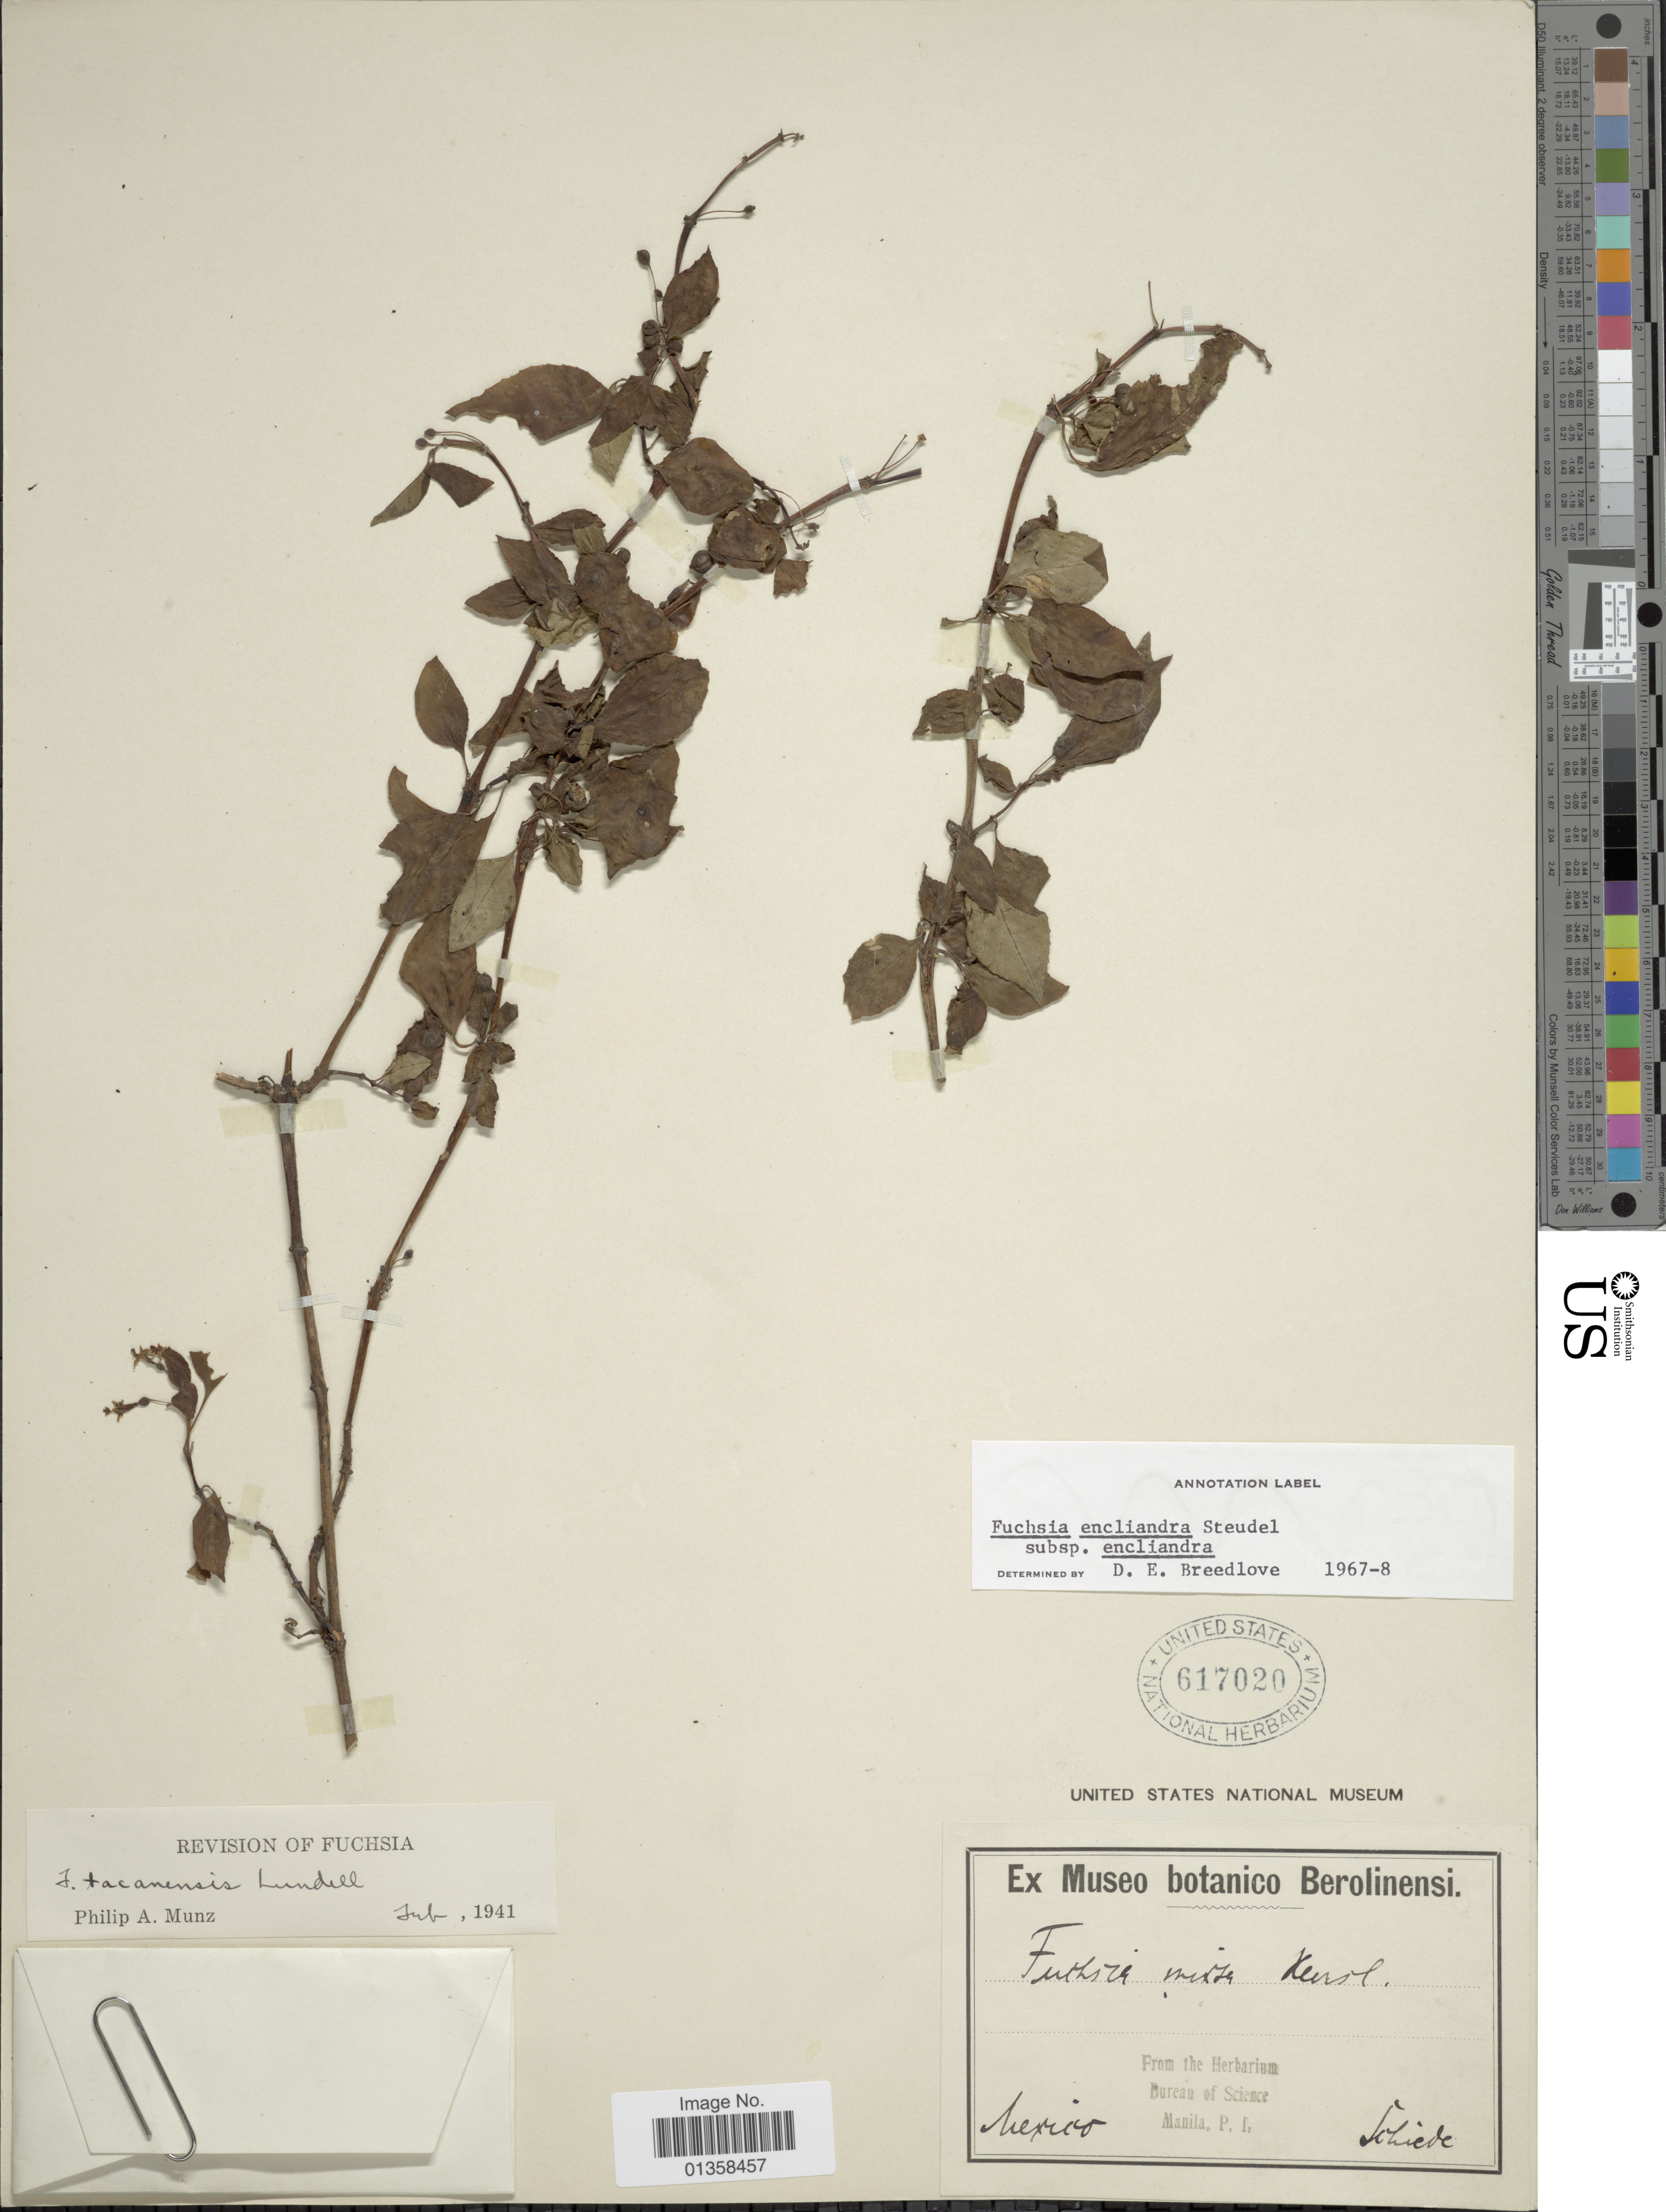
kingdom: Plantae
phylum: Tracheophyta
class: Magnoliopsida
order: Myrtales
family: Onagraceae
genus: Fuchsia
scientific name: Fuchsia encliandra subsp. encliandra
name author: Steud.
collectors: Schiede, --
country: Mexico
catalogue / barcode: US 617020